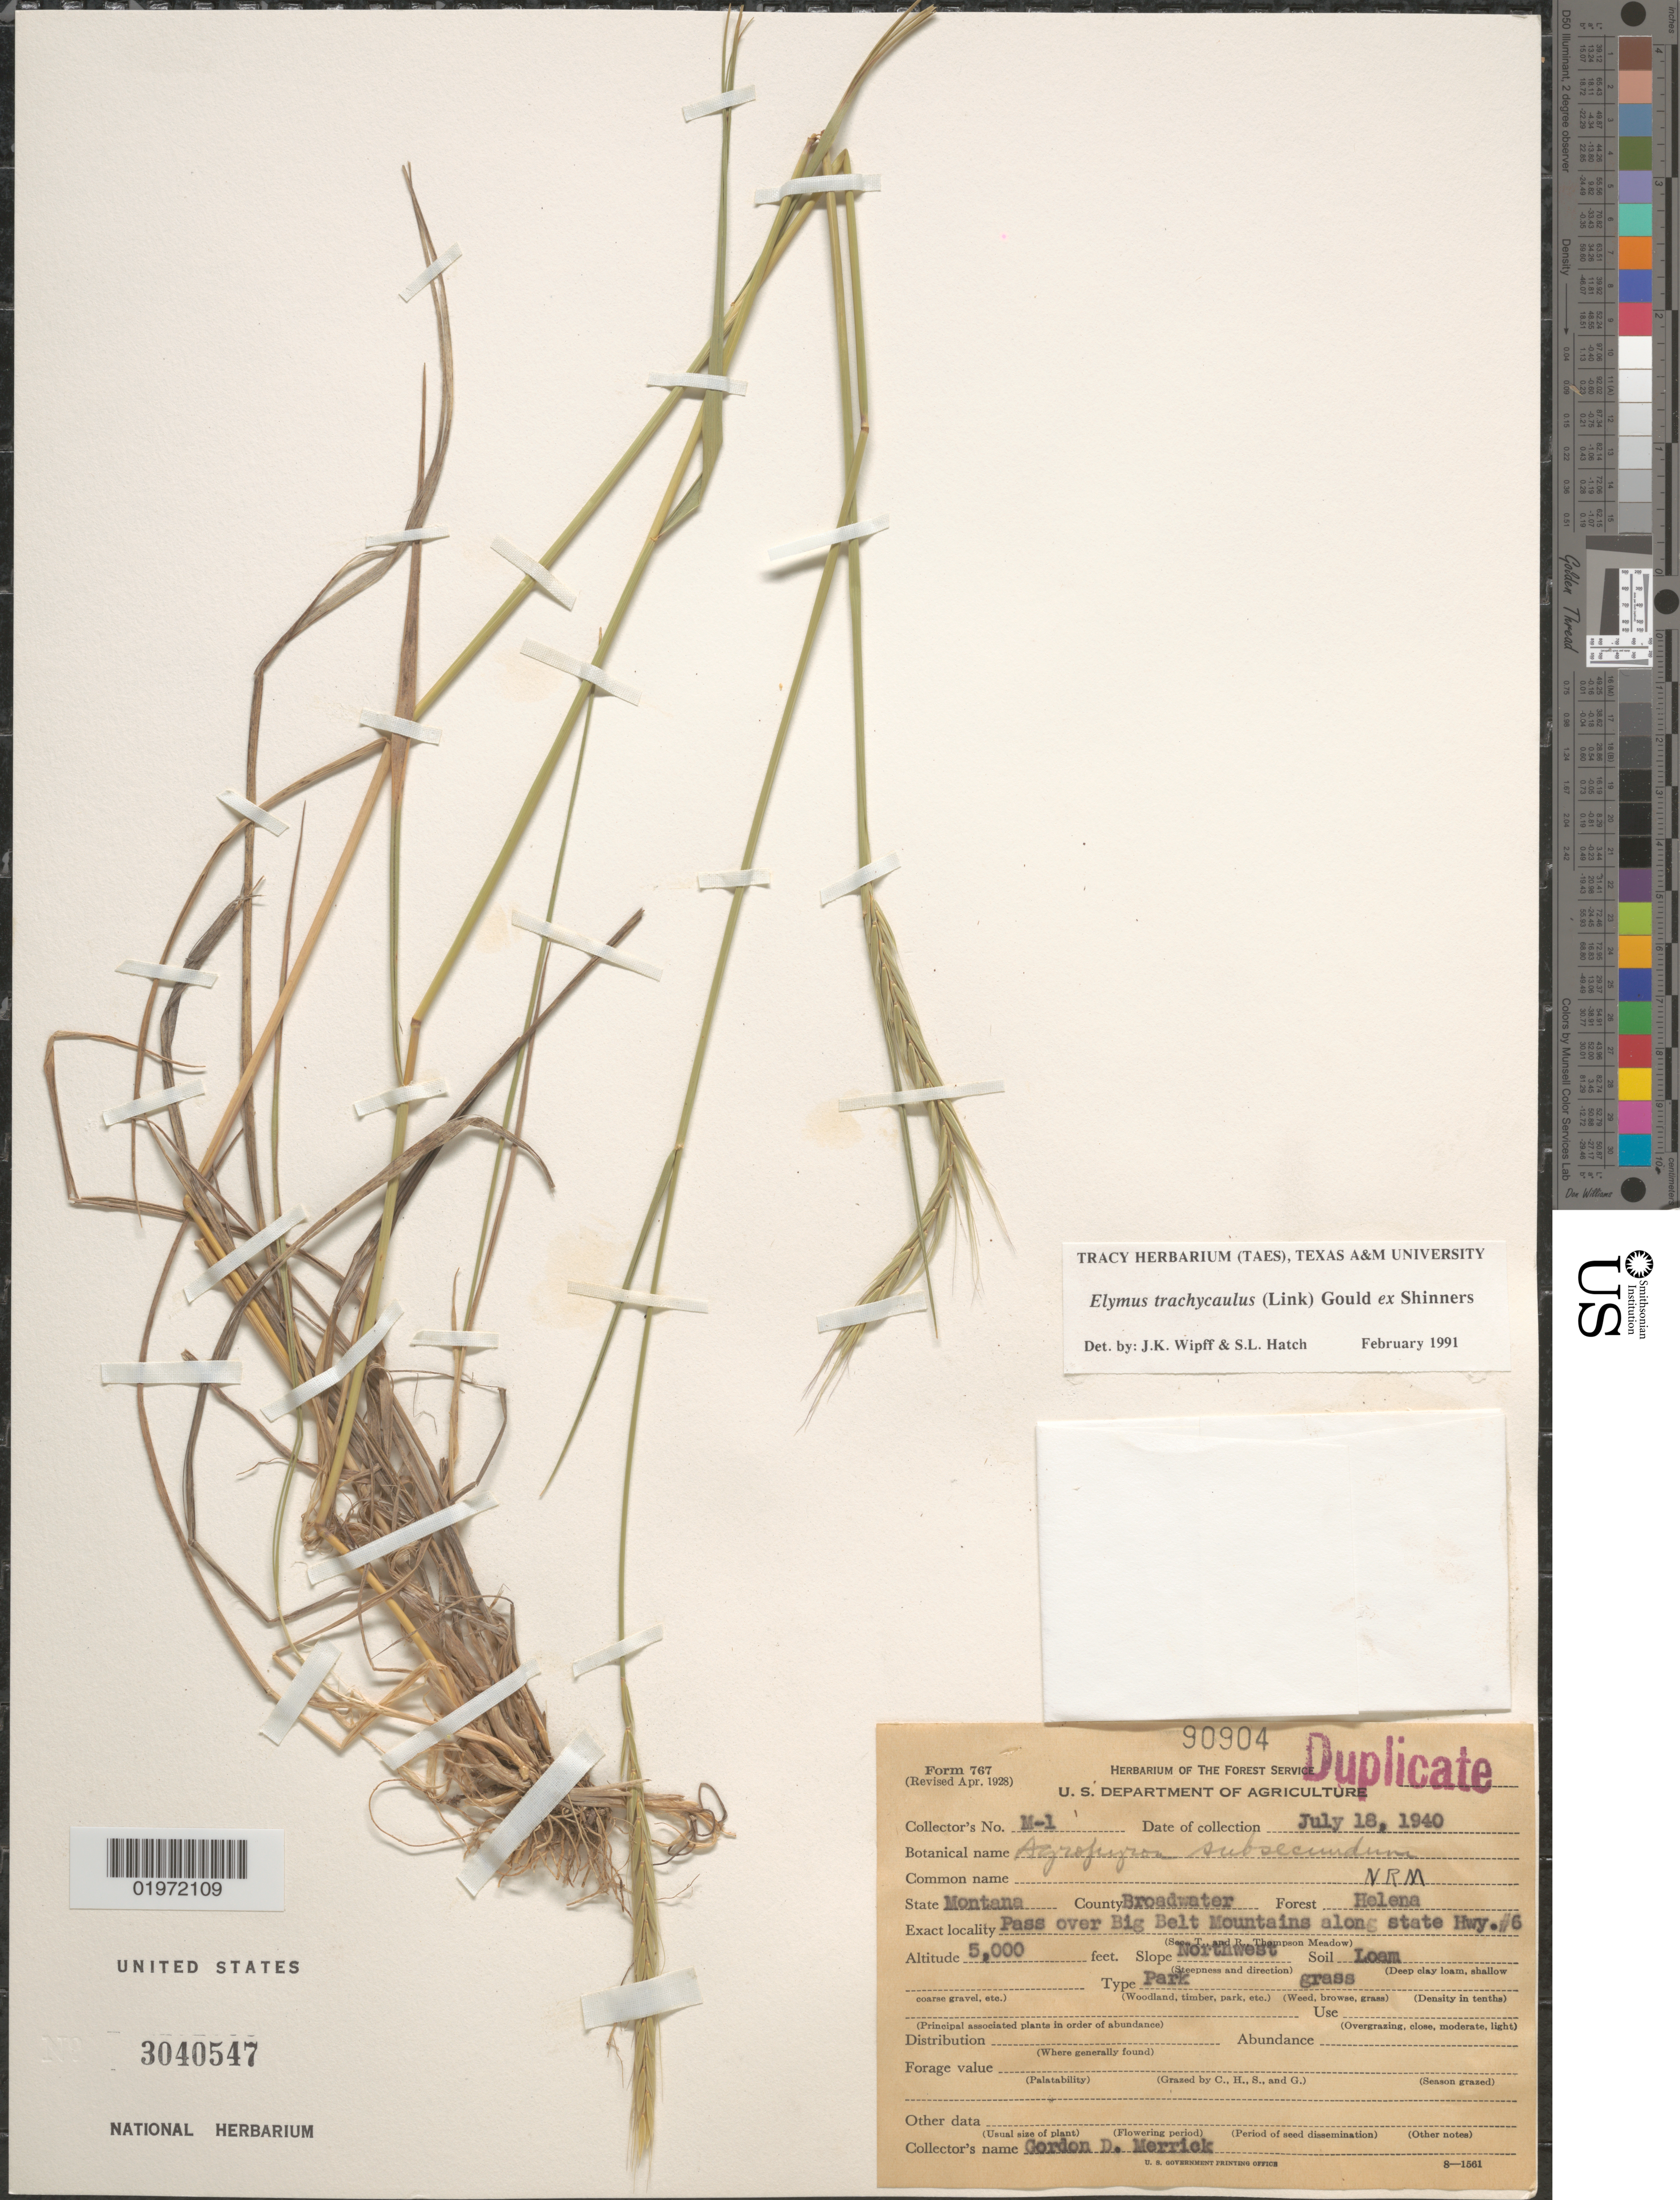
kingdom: Plantae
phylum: Tracheophyta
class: Liliopsida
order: Poales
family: Poaceae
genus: Elymus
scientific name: Elymus trachycaulus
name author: (Link) Gould ex Shinners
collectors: G. Merrick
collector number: M-1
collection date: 1940-07-18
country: United States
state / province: Montana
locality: County Broadwater. Forest Helena. Pass over Big Belt Mountains along state Hwy.#6. Slope Northwest.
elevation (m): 1524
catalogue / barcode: US 3040547